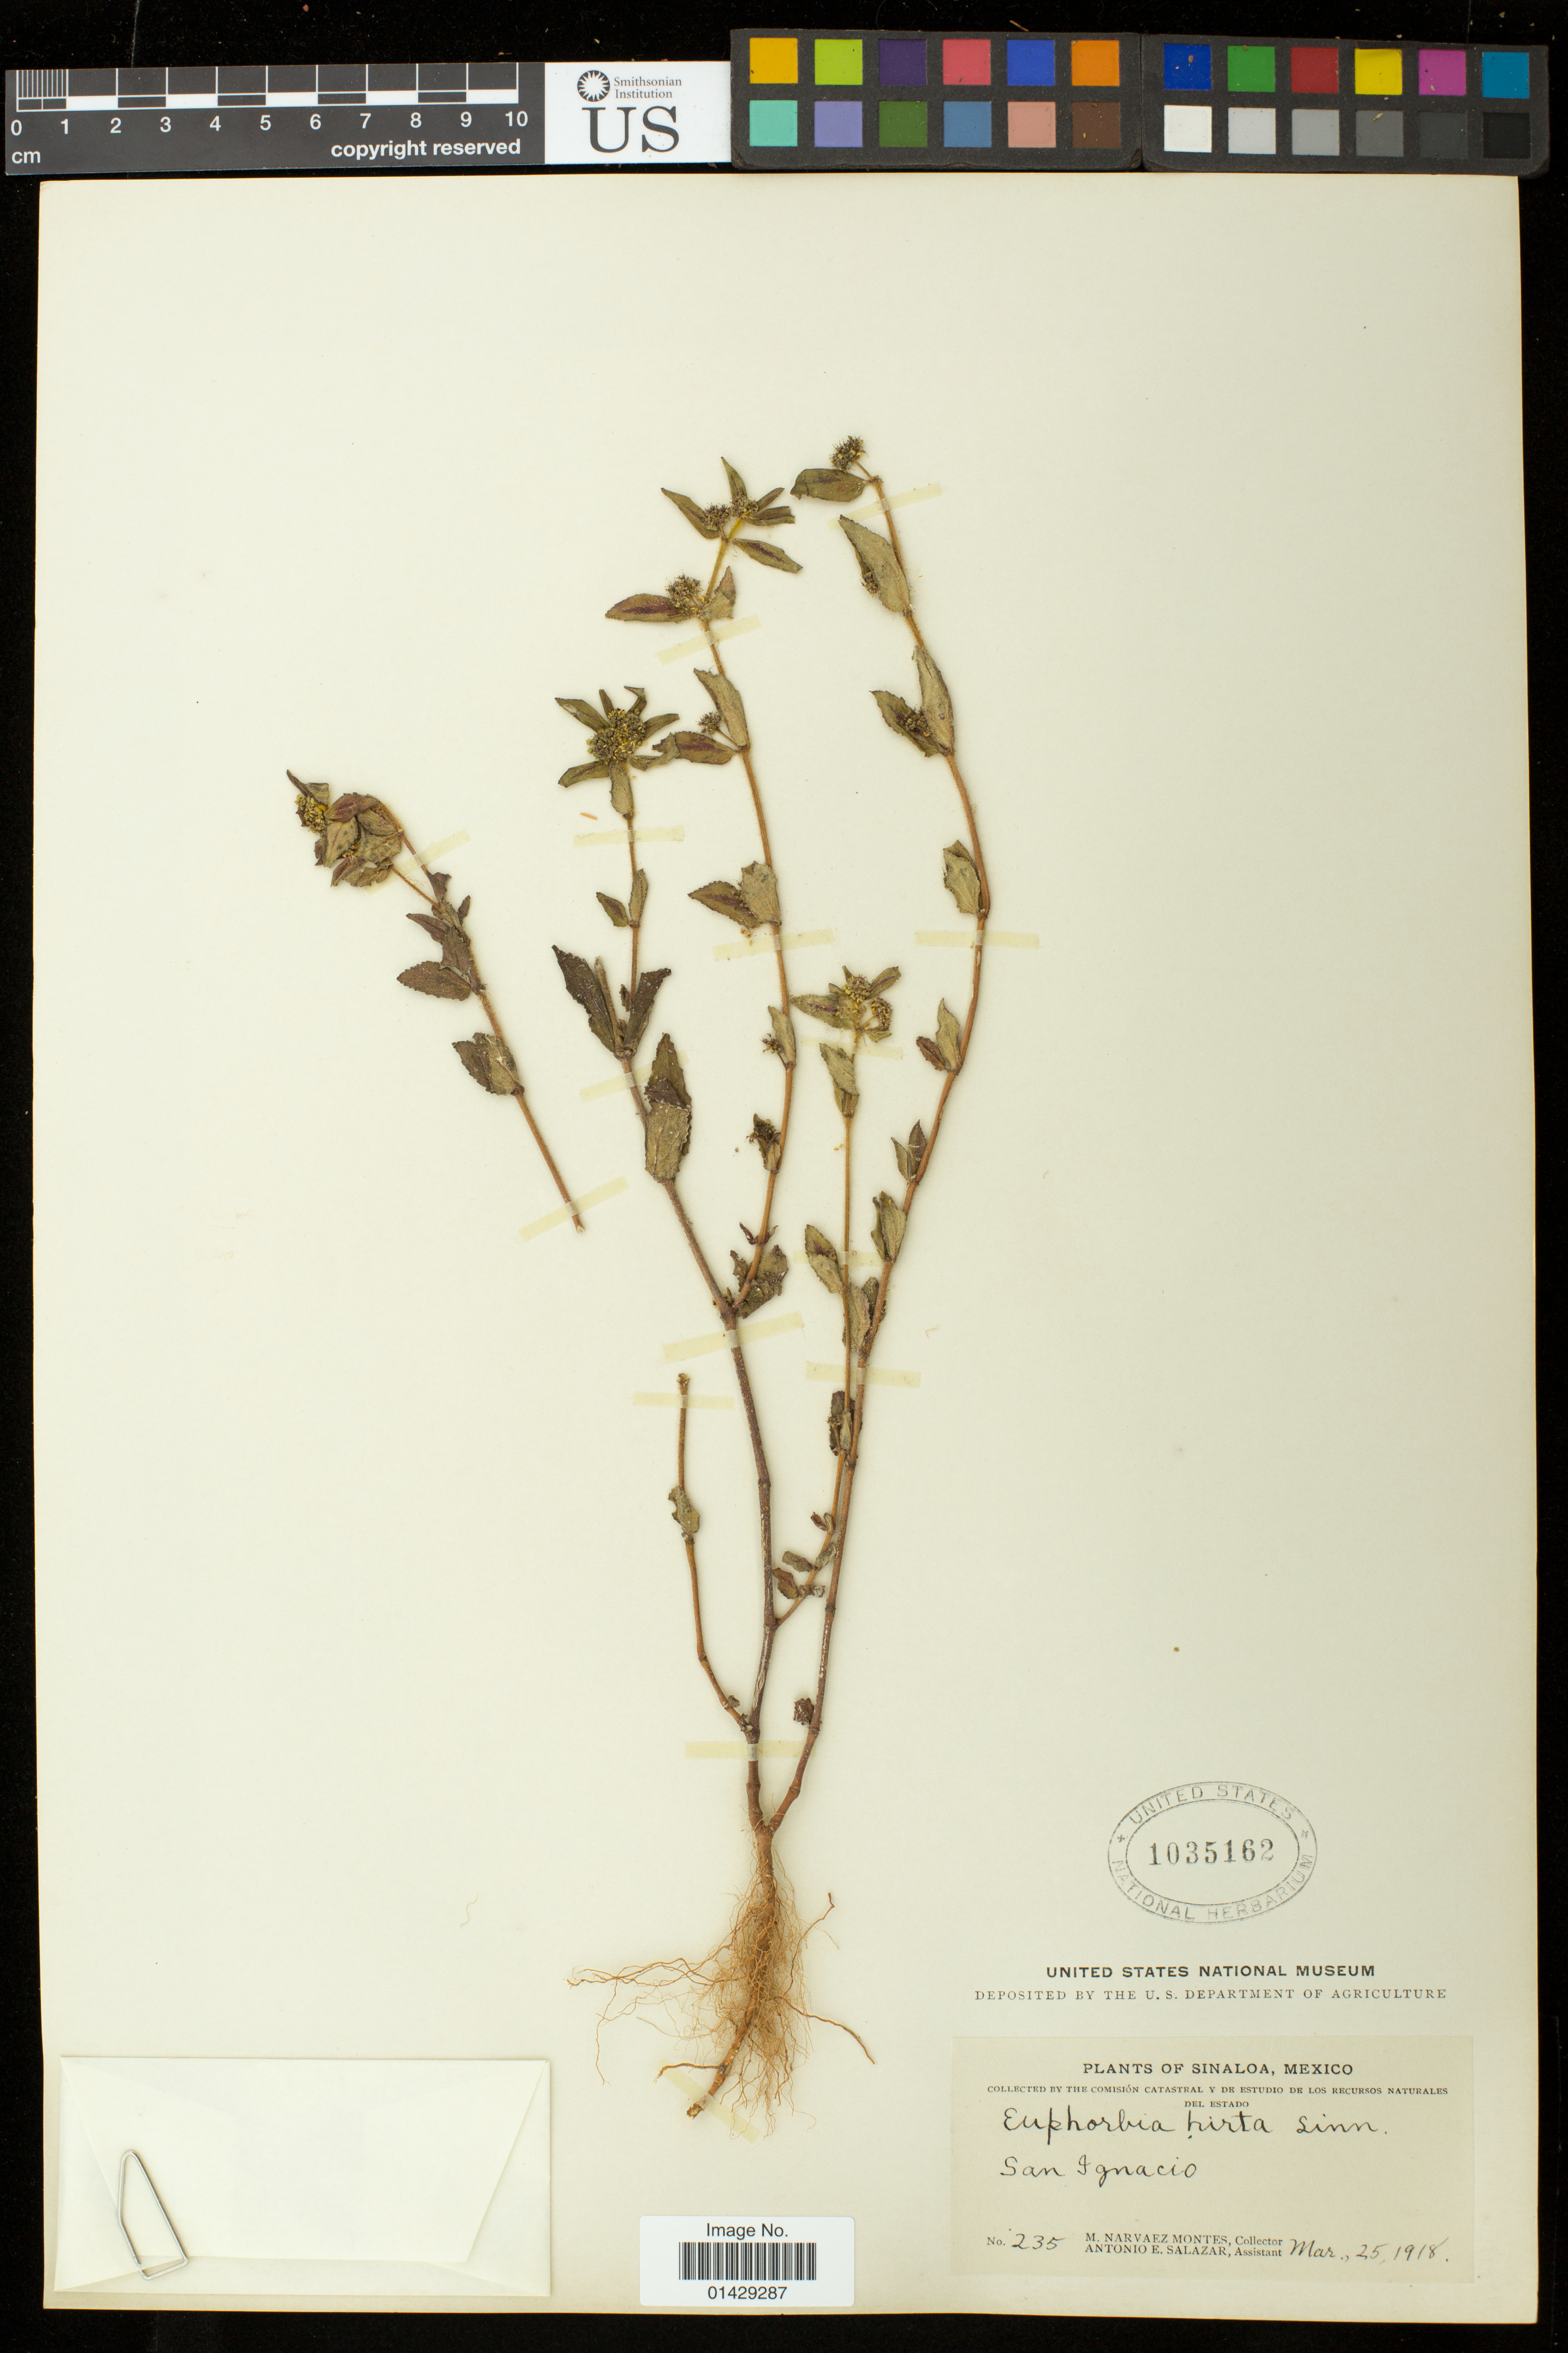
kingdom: Plantae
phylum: Tracheophyta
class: Magnoliopsida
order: Malpighiales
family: Euphorbiaceae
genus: Euphorbia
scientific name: Euphorbia hirta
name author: L.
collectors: M. Montes & A. E. Salazar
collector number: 235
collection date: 1918-03-25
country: Mexico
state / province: Sinaloa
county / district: San Ignacio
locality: San Ignacio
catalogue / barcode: US 1035162